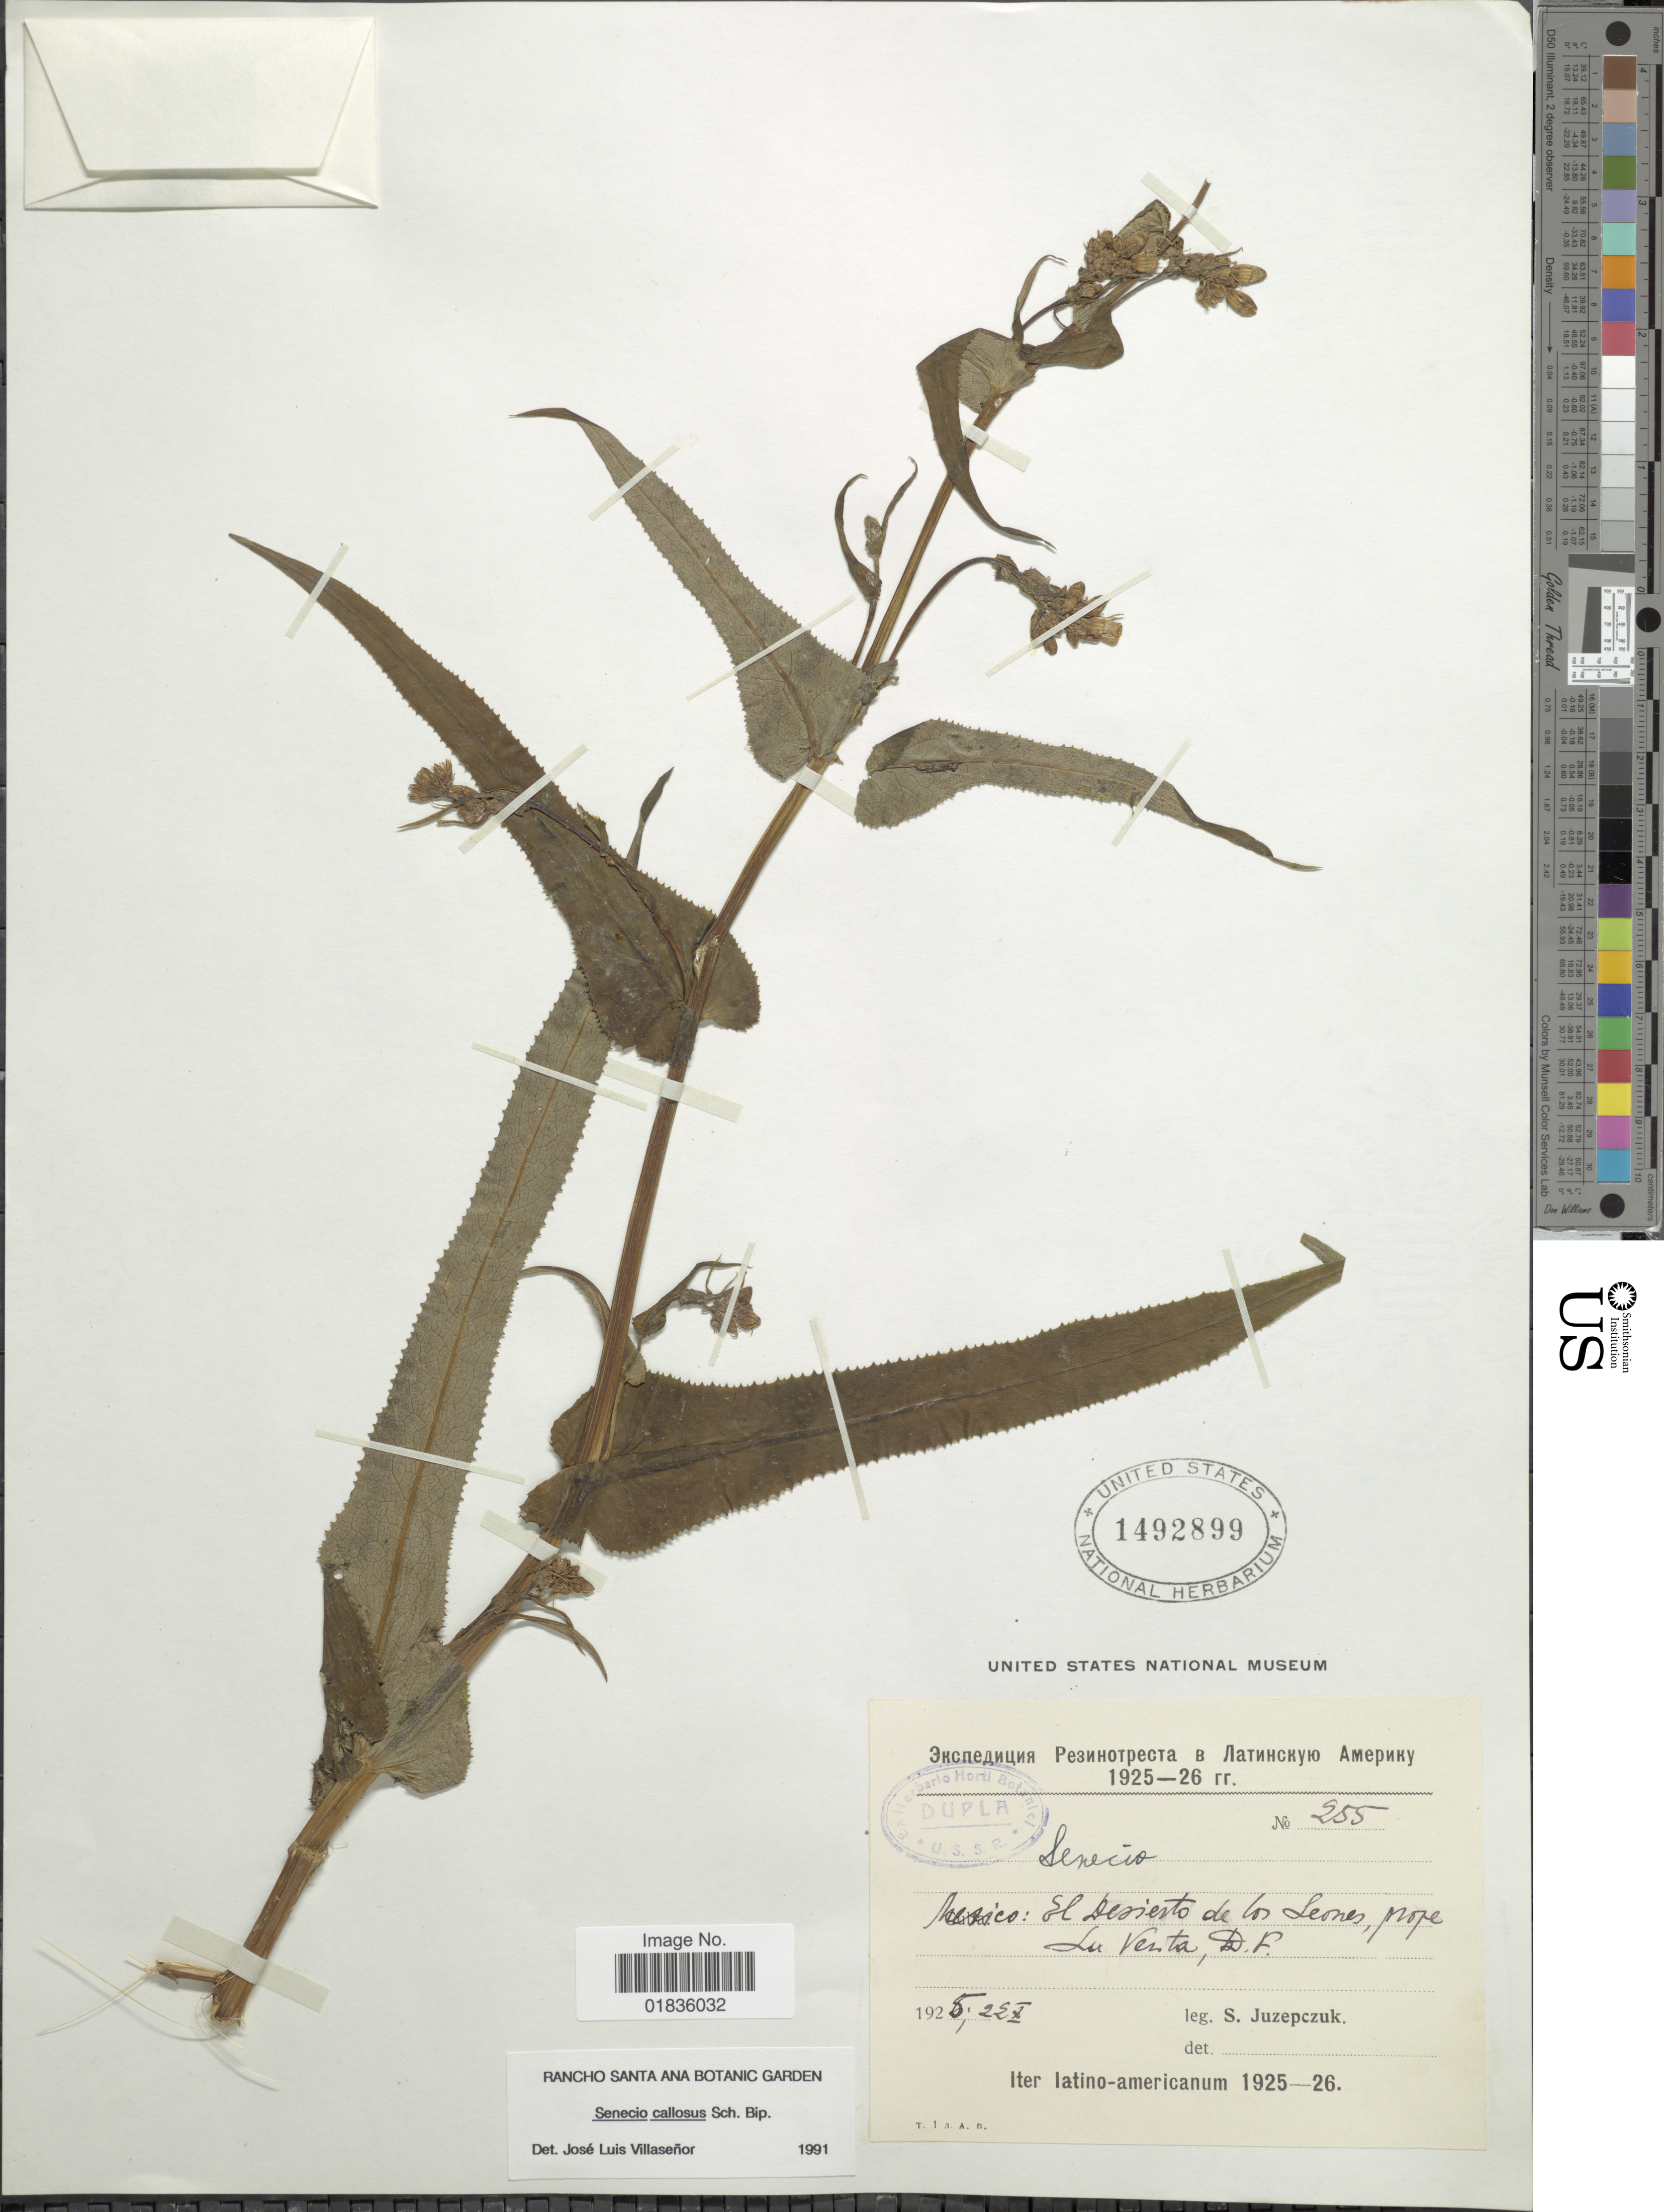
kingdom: Plantae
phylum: Tracheophyta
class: Magnoliopsida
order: Asterales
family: Asteraceae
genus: Senecio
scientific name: Senecio callosus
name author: Sch. Bip.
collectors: S. V. Juzepczuk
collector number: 255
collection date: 1925-10-22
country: Mexico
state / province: Distrito Federal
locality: El Desierto de los Leones, prope La Venta.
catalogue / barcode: US 1492899